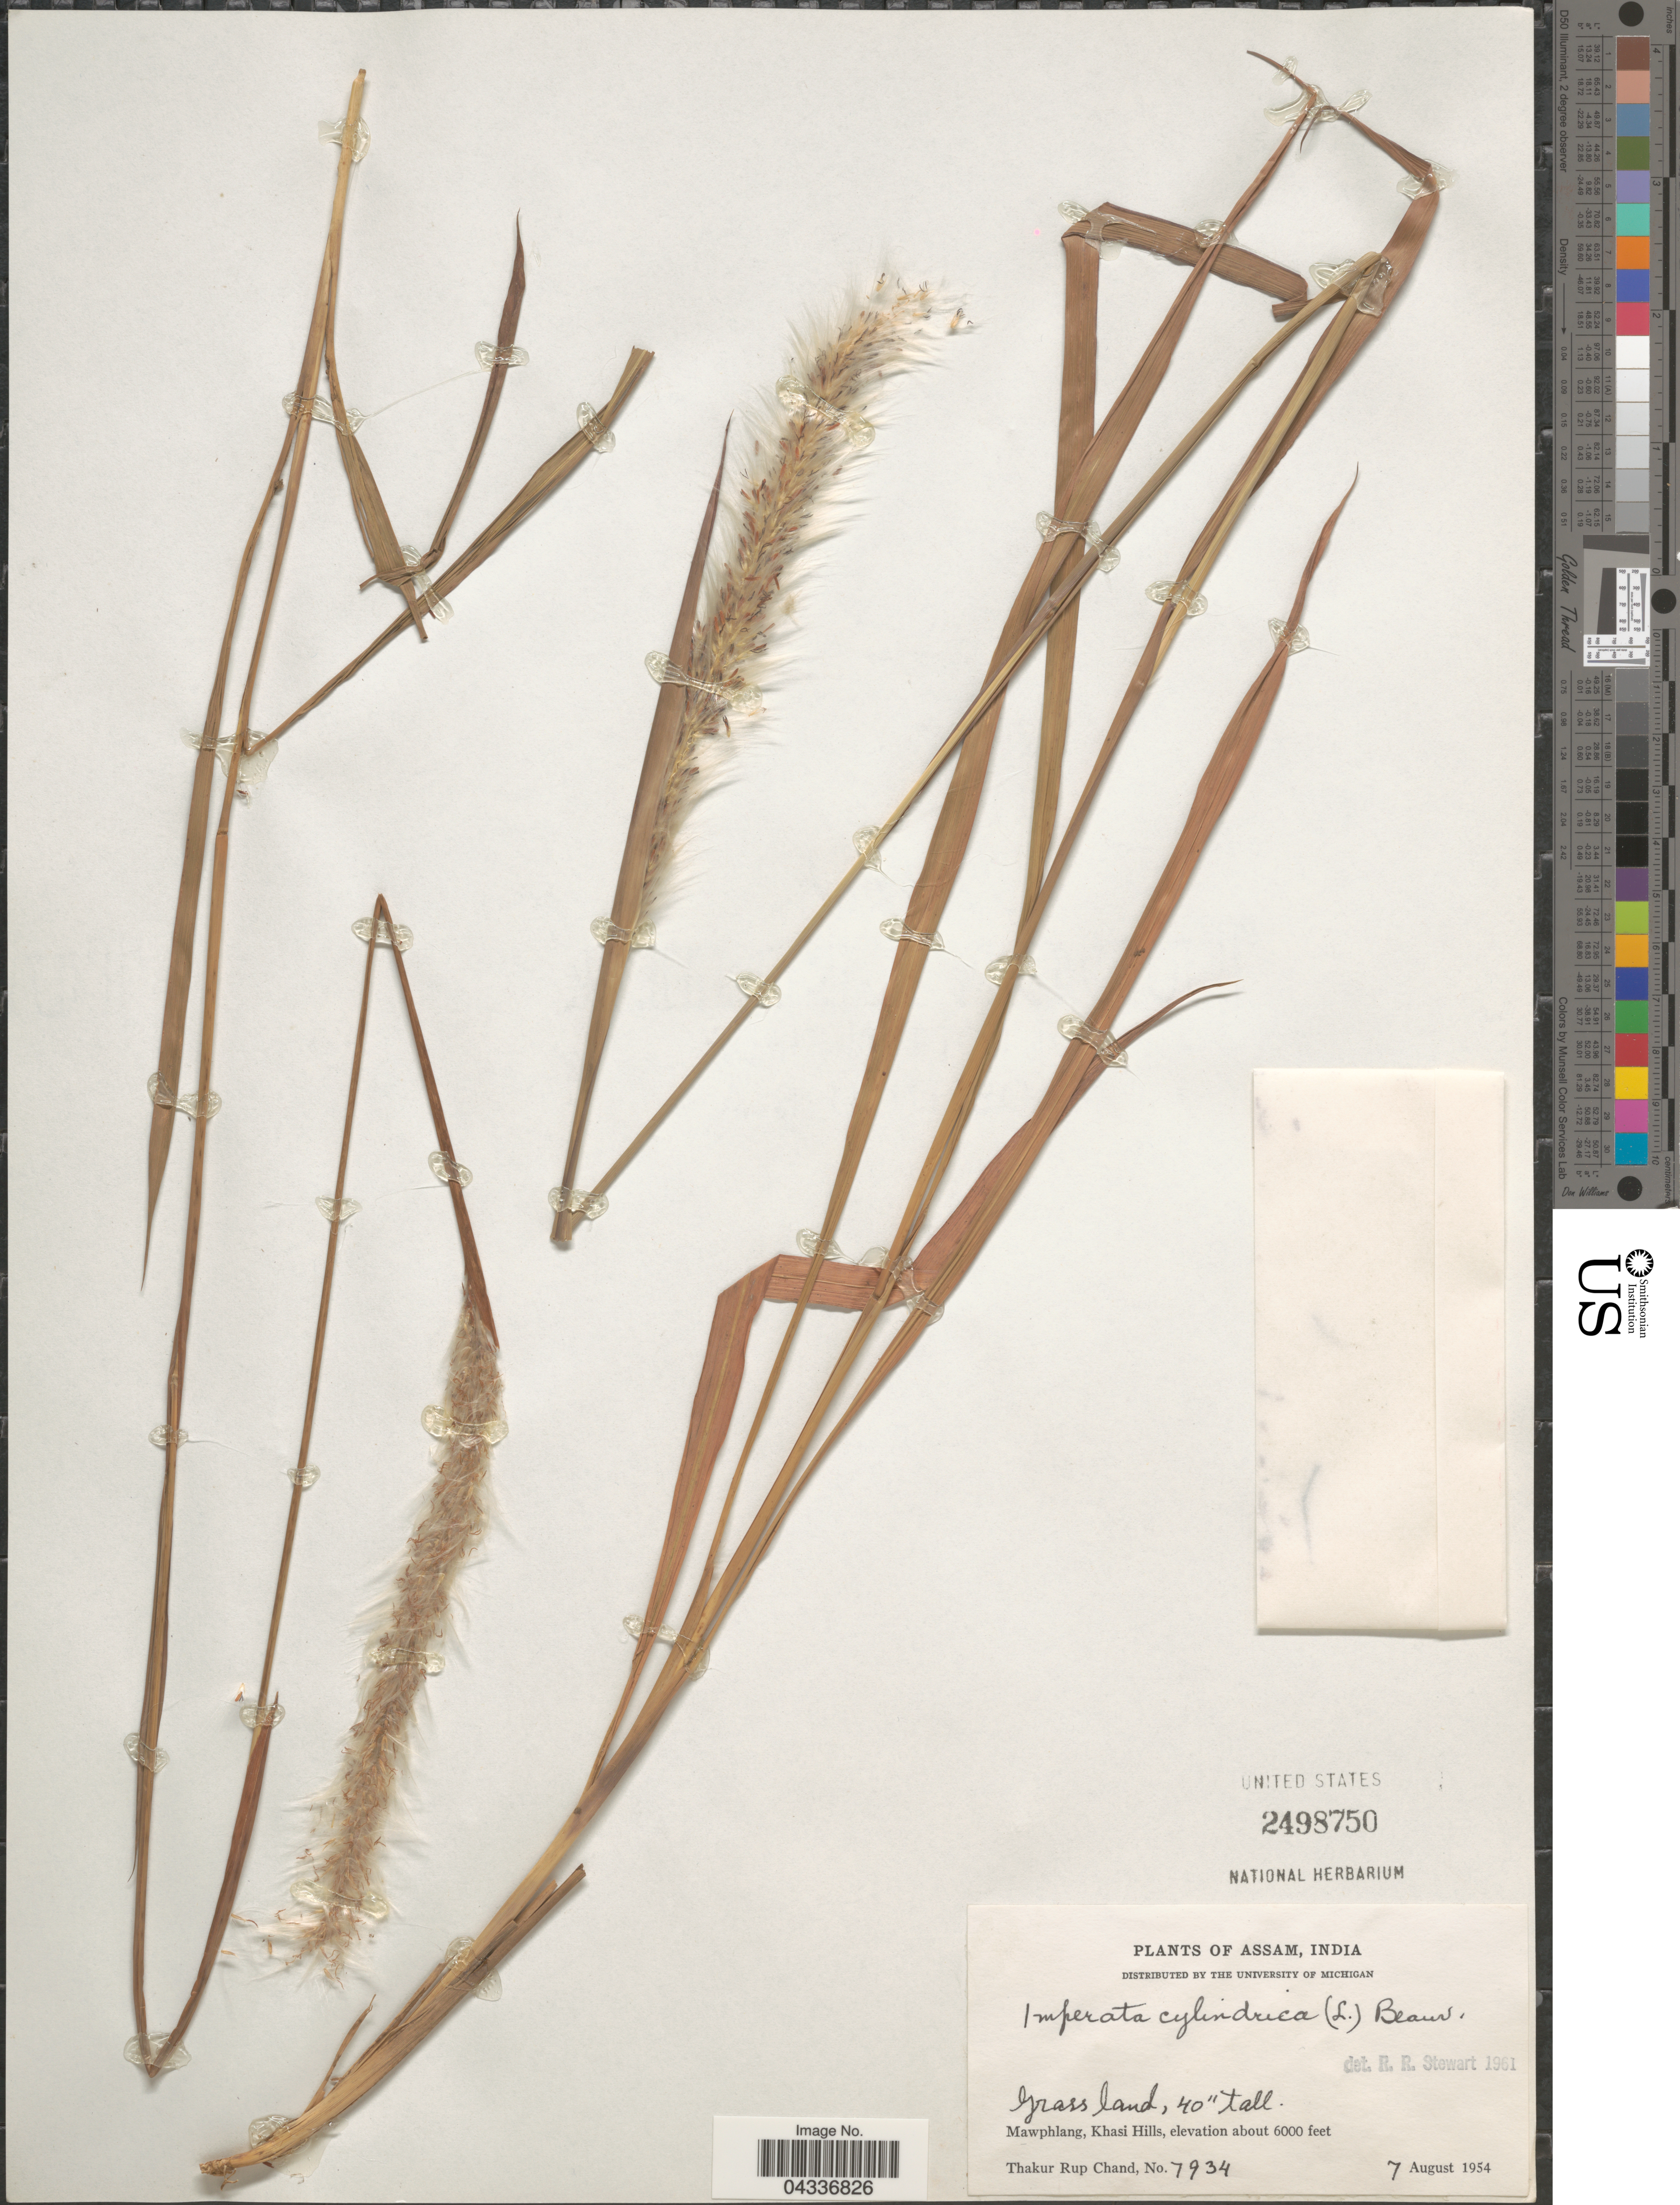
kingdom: Plantae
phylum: Tracheophyta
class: Liliopsida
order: Poales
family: Poaceae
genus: Imperata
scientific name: Imperata cylindrica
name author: (L.) P. Beauv.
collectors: T. R. Chand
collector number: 7934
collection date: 1954-08-07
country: India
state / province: Meghalaya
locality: Mawphlang, Khasi Hills.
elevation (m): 1829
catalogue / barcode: US 2498750